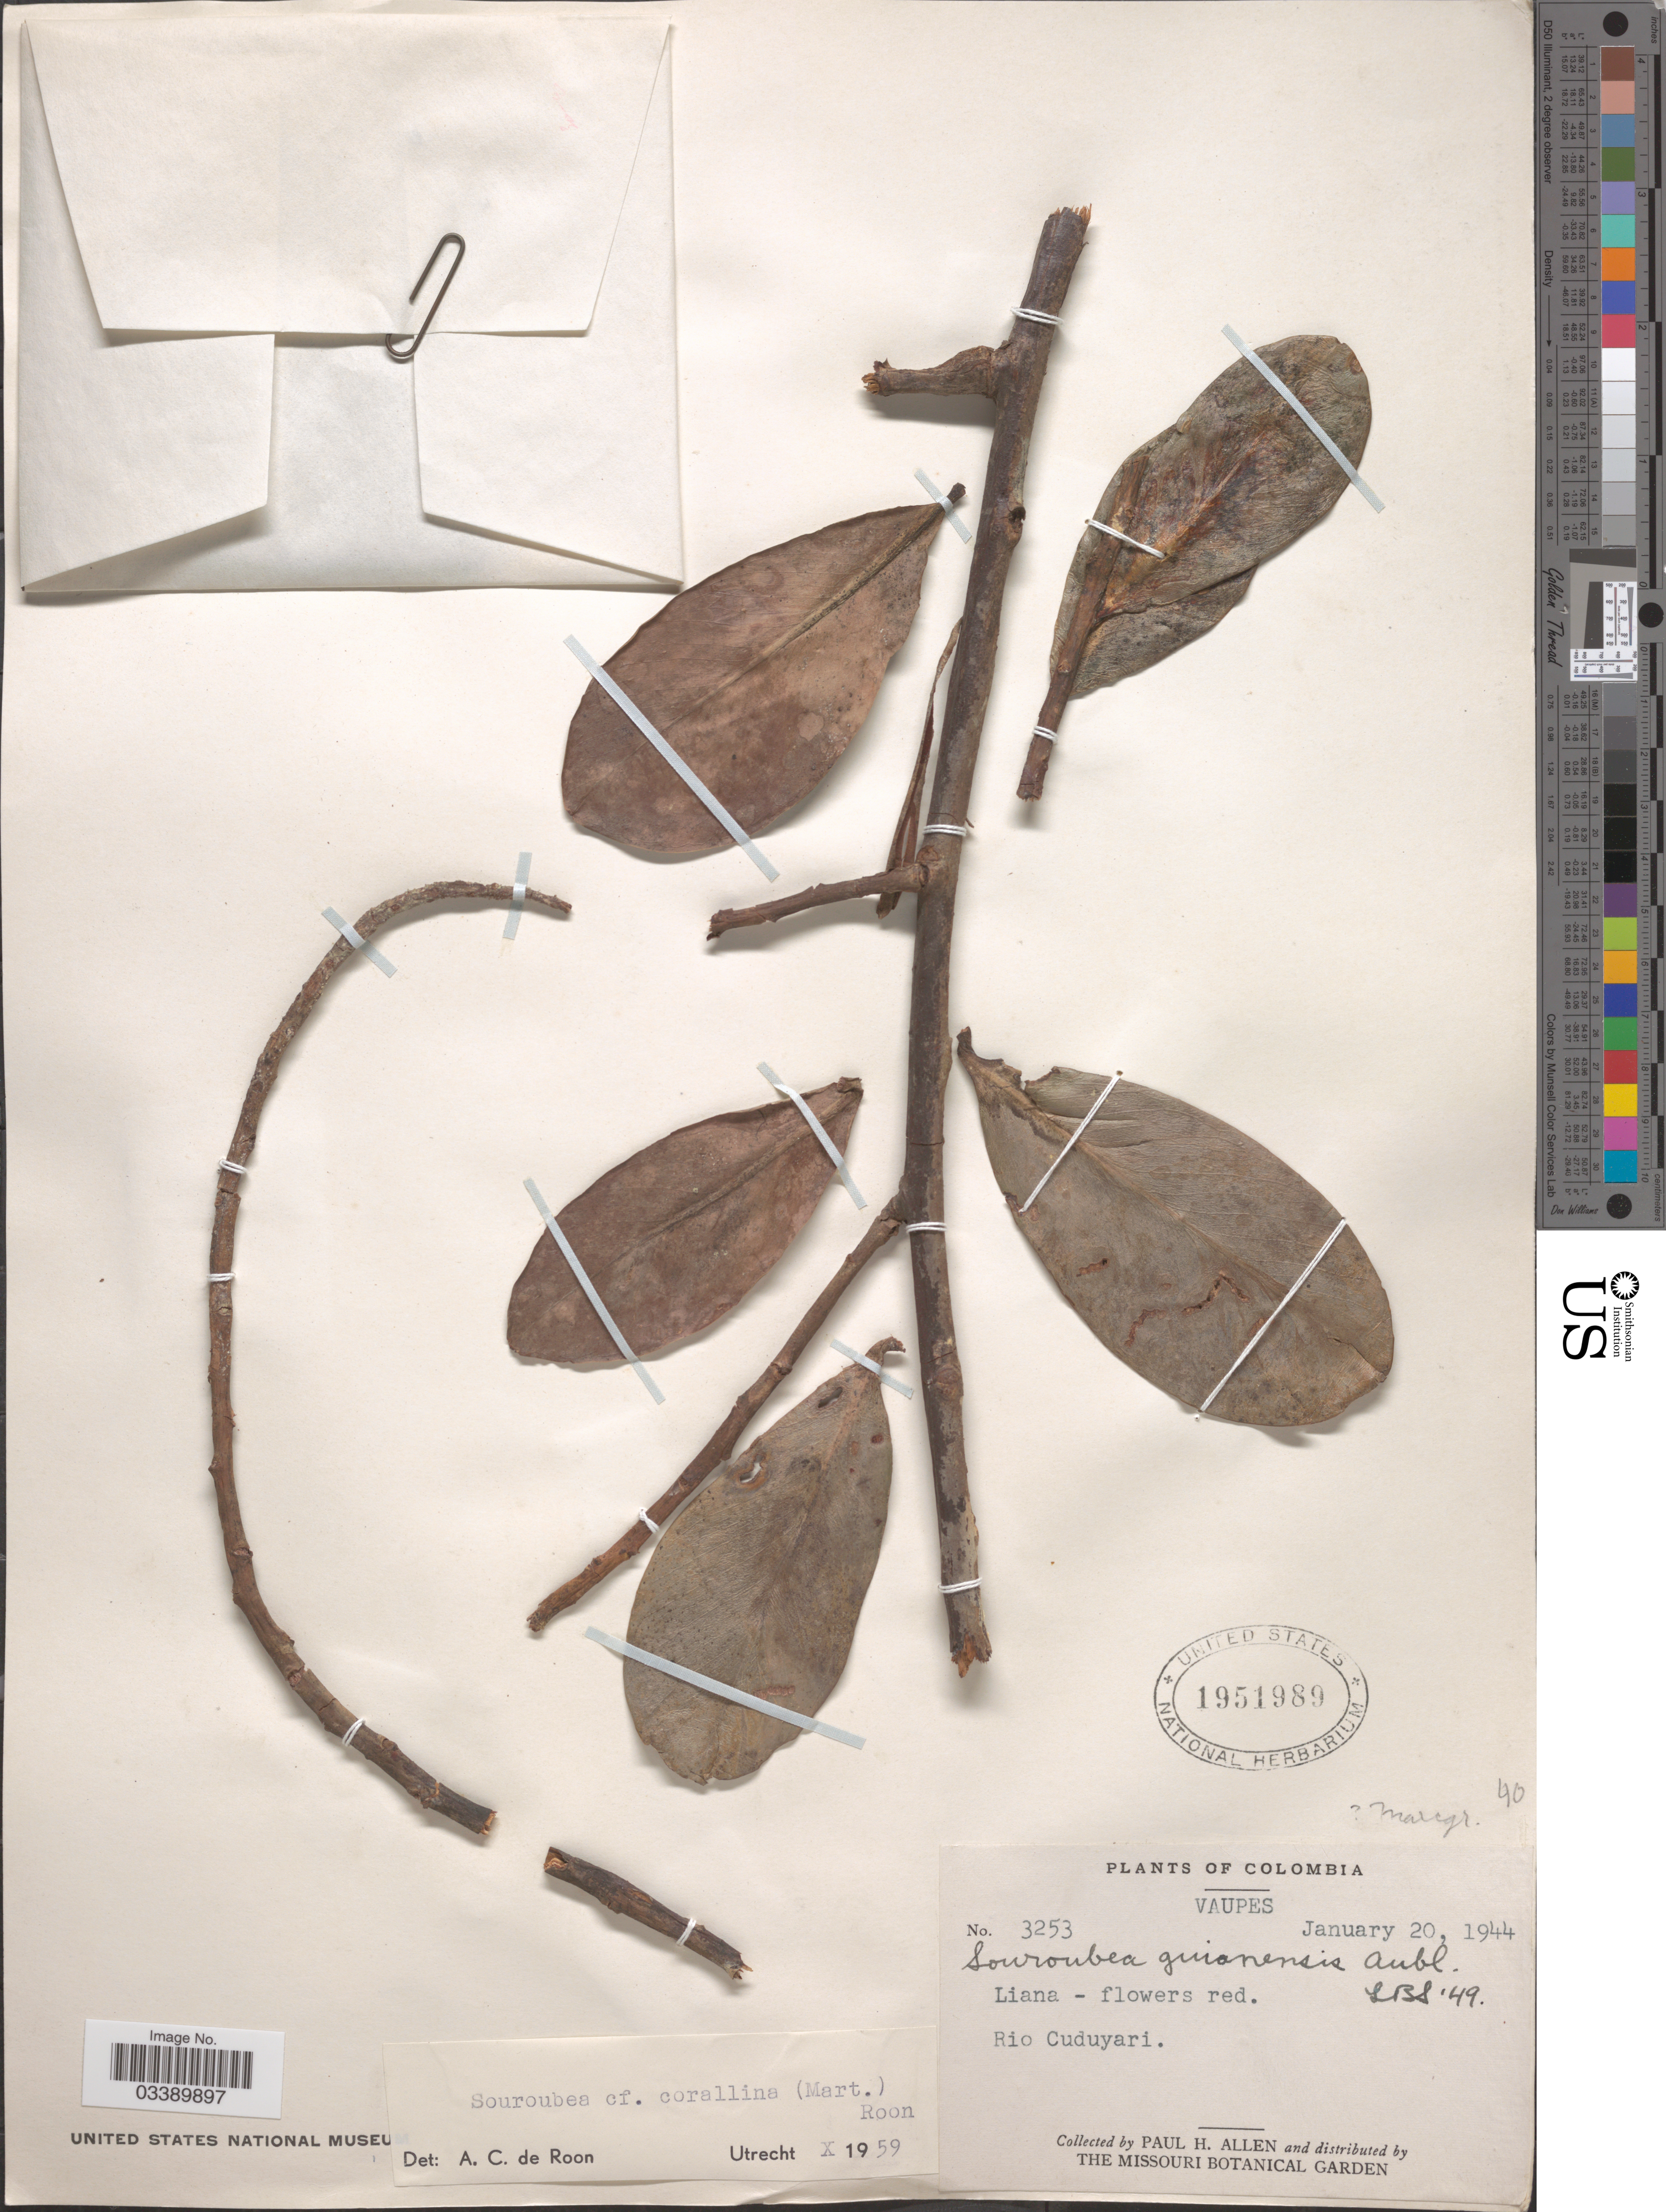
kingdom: Plantae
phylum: Tracheophyta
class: Magnoliopsida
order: Ericales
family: Marcgraviaceae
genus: Souroubea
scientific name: Souroubea corallina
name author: (Mart.) de Roon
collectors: P. H. Allen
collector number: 3253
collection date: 1944-01-20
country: Colombia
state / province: Vaupés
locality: Rio Cuduyari.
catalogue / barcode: US 1951989